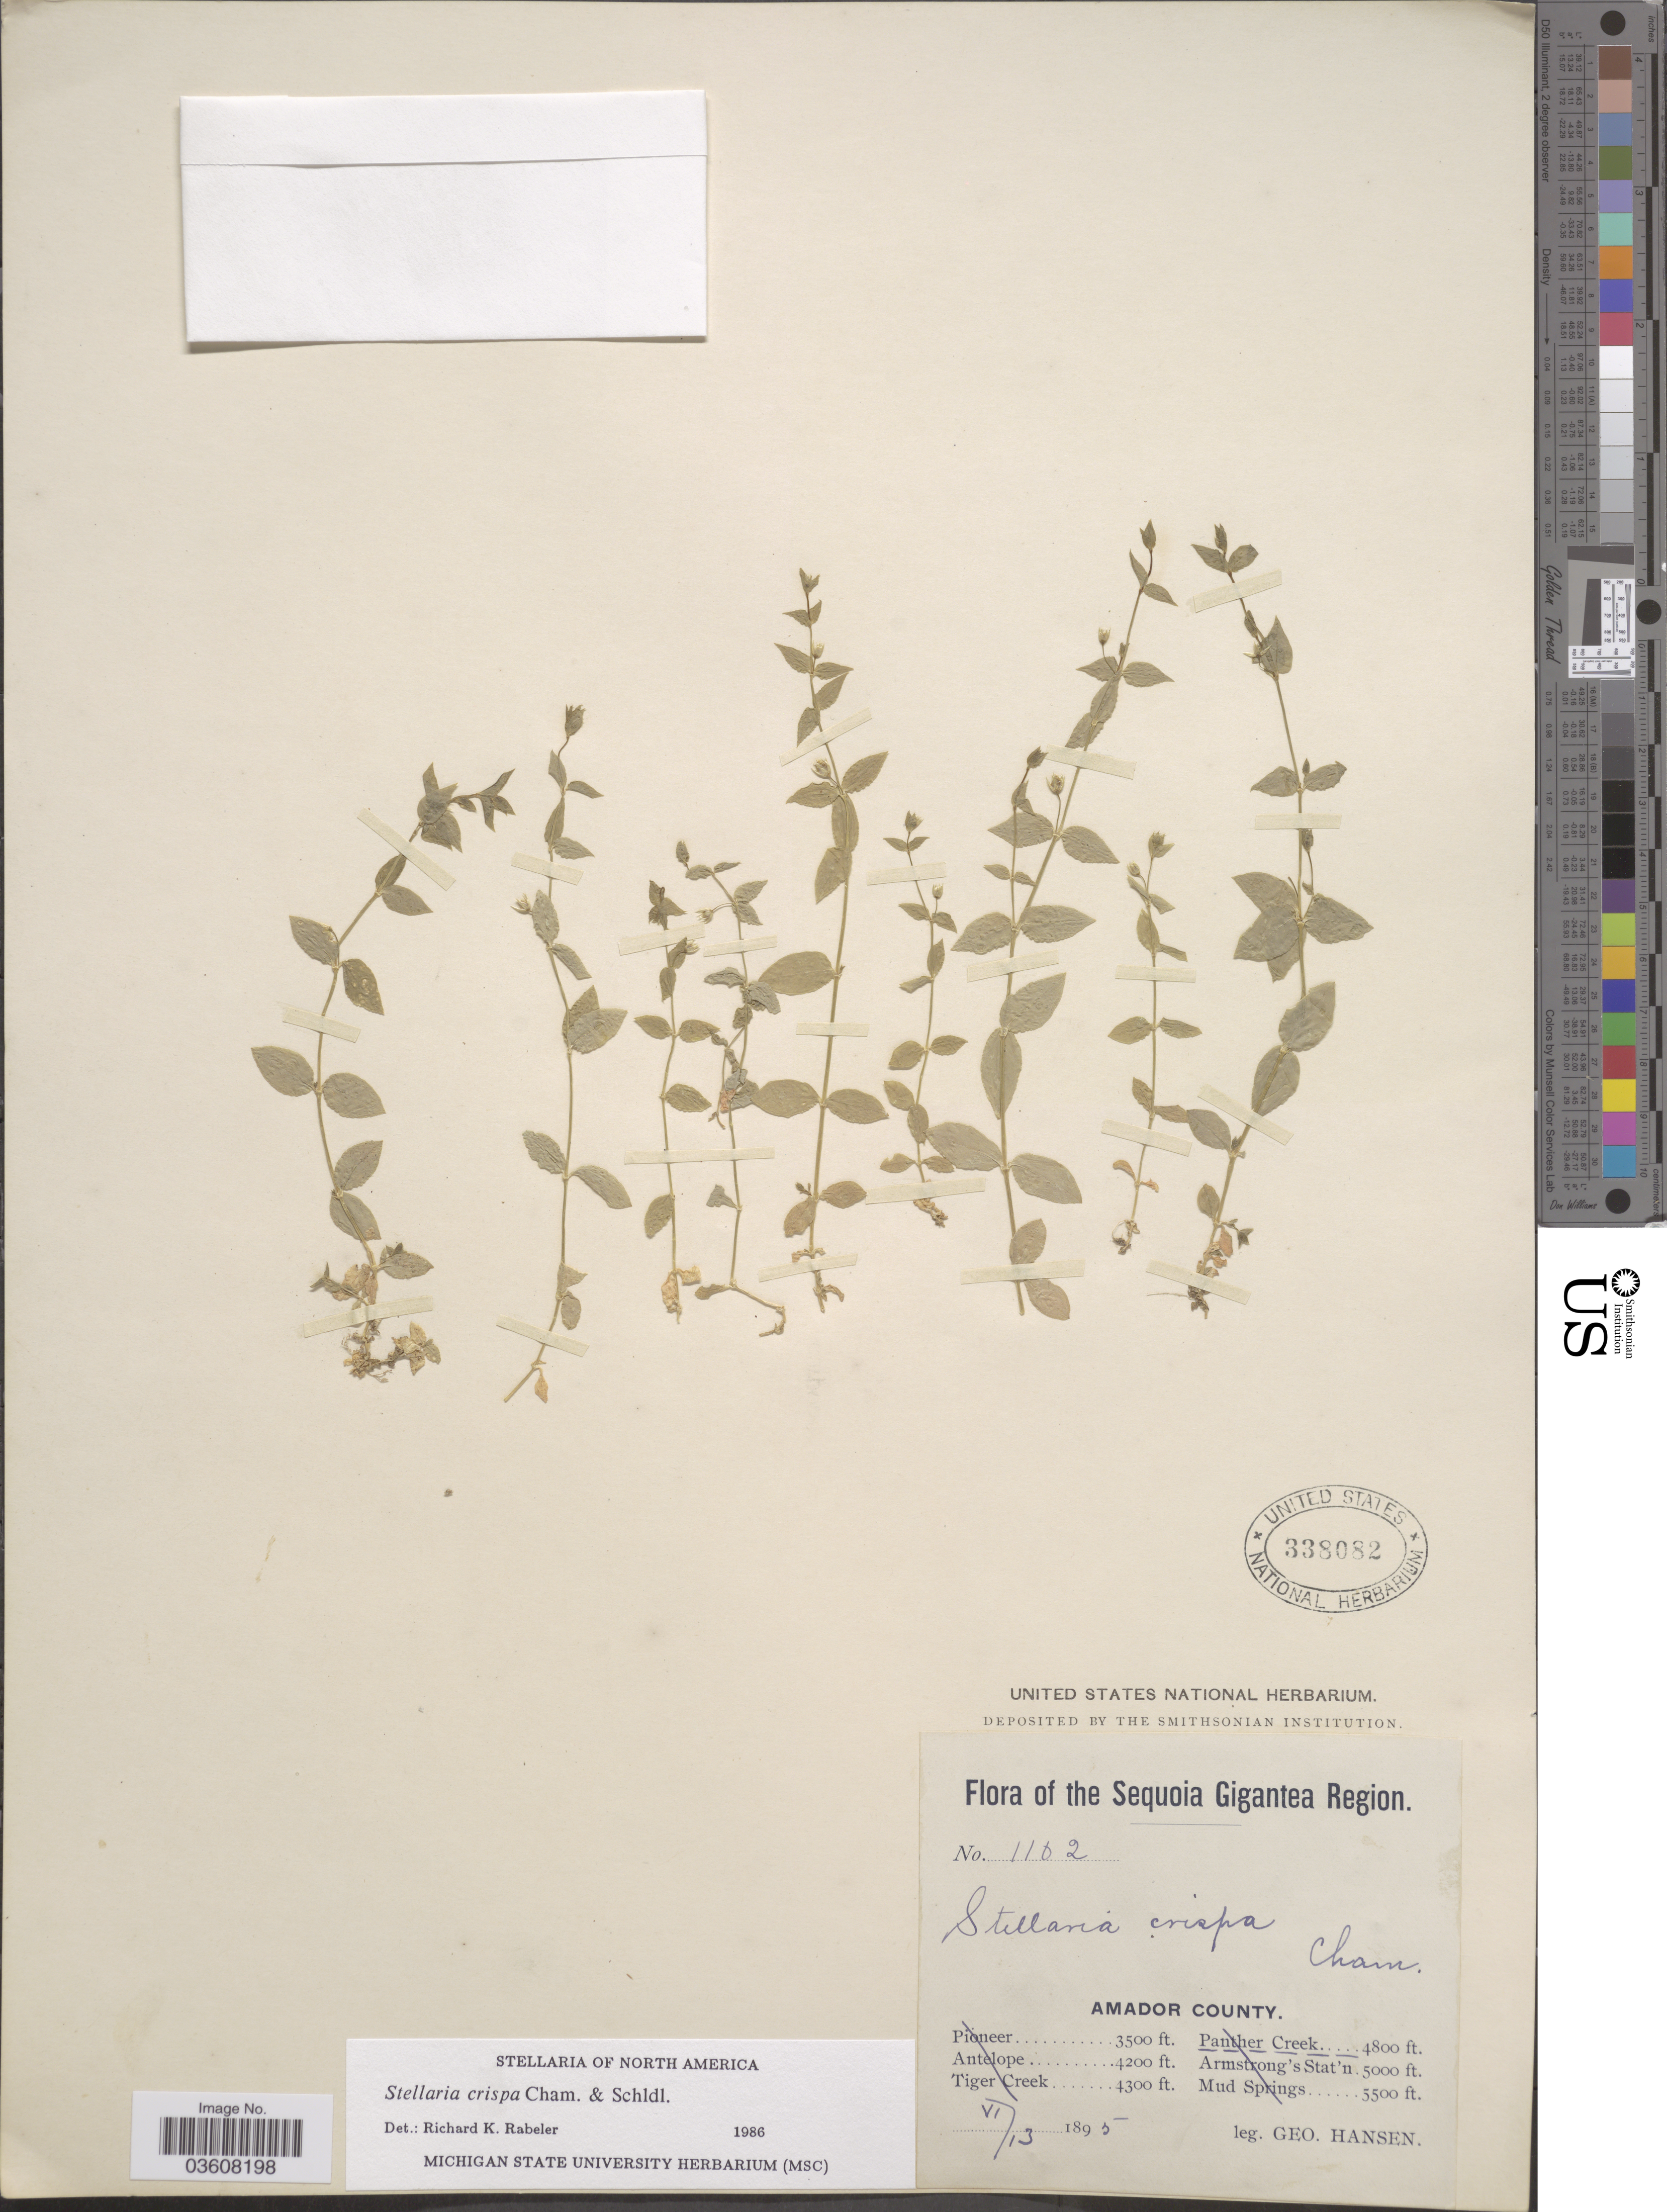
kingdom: Plantae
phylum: Tracheophyta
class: Magnoliopsida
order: Caryophyllales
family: Caryophyllaceae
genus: Stellaria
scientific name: Stellaria crispa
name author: Cham. & Schltdl.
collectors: G. Hansen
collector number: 1102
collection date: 1895-06-13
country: United States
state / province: California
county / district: Amador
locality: Sequoia Gigantea Region. Amador County.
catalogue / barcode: US 338082